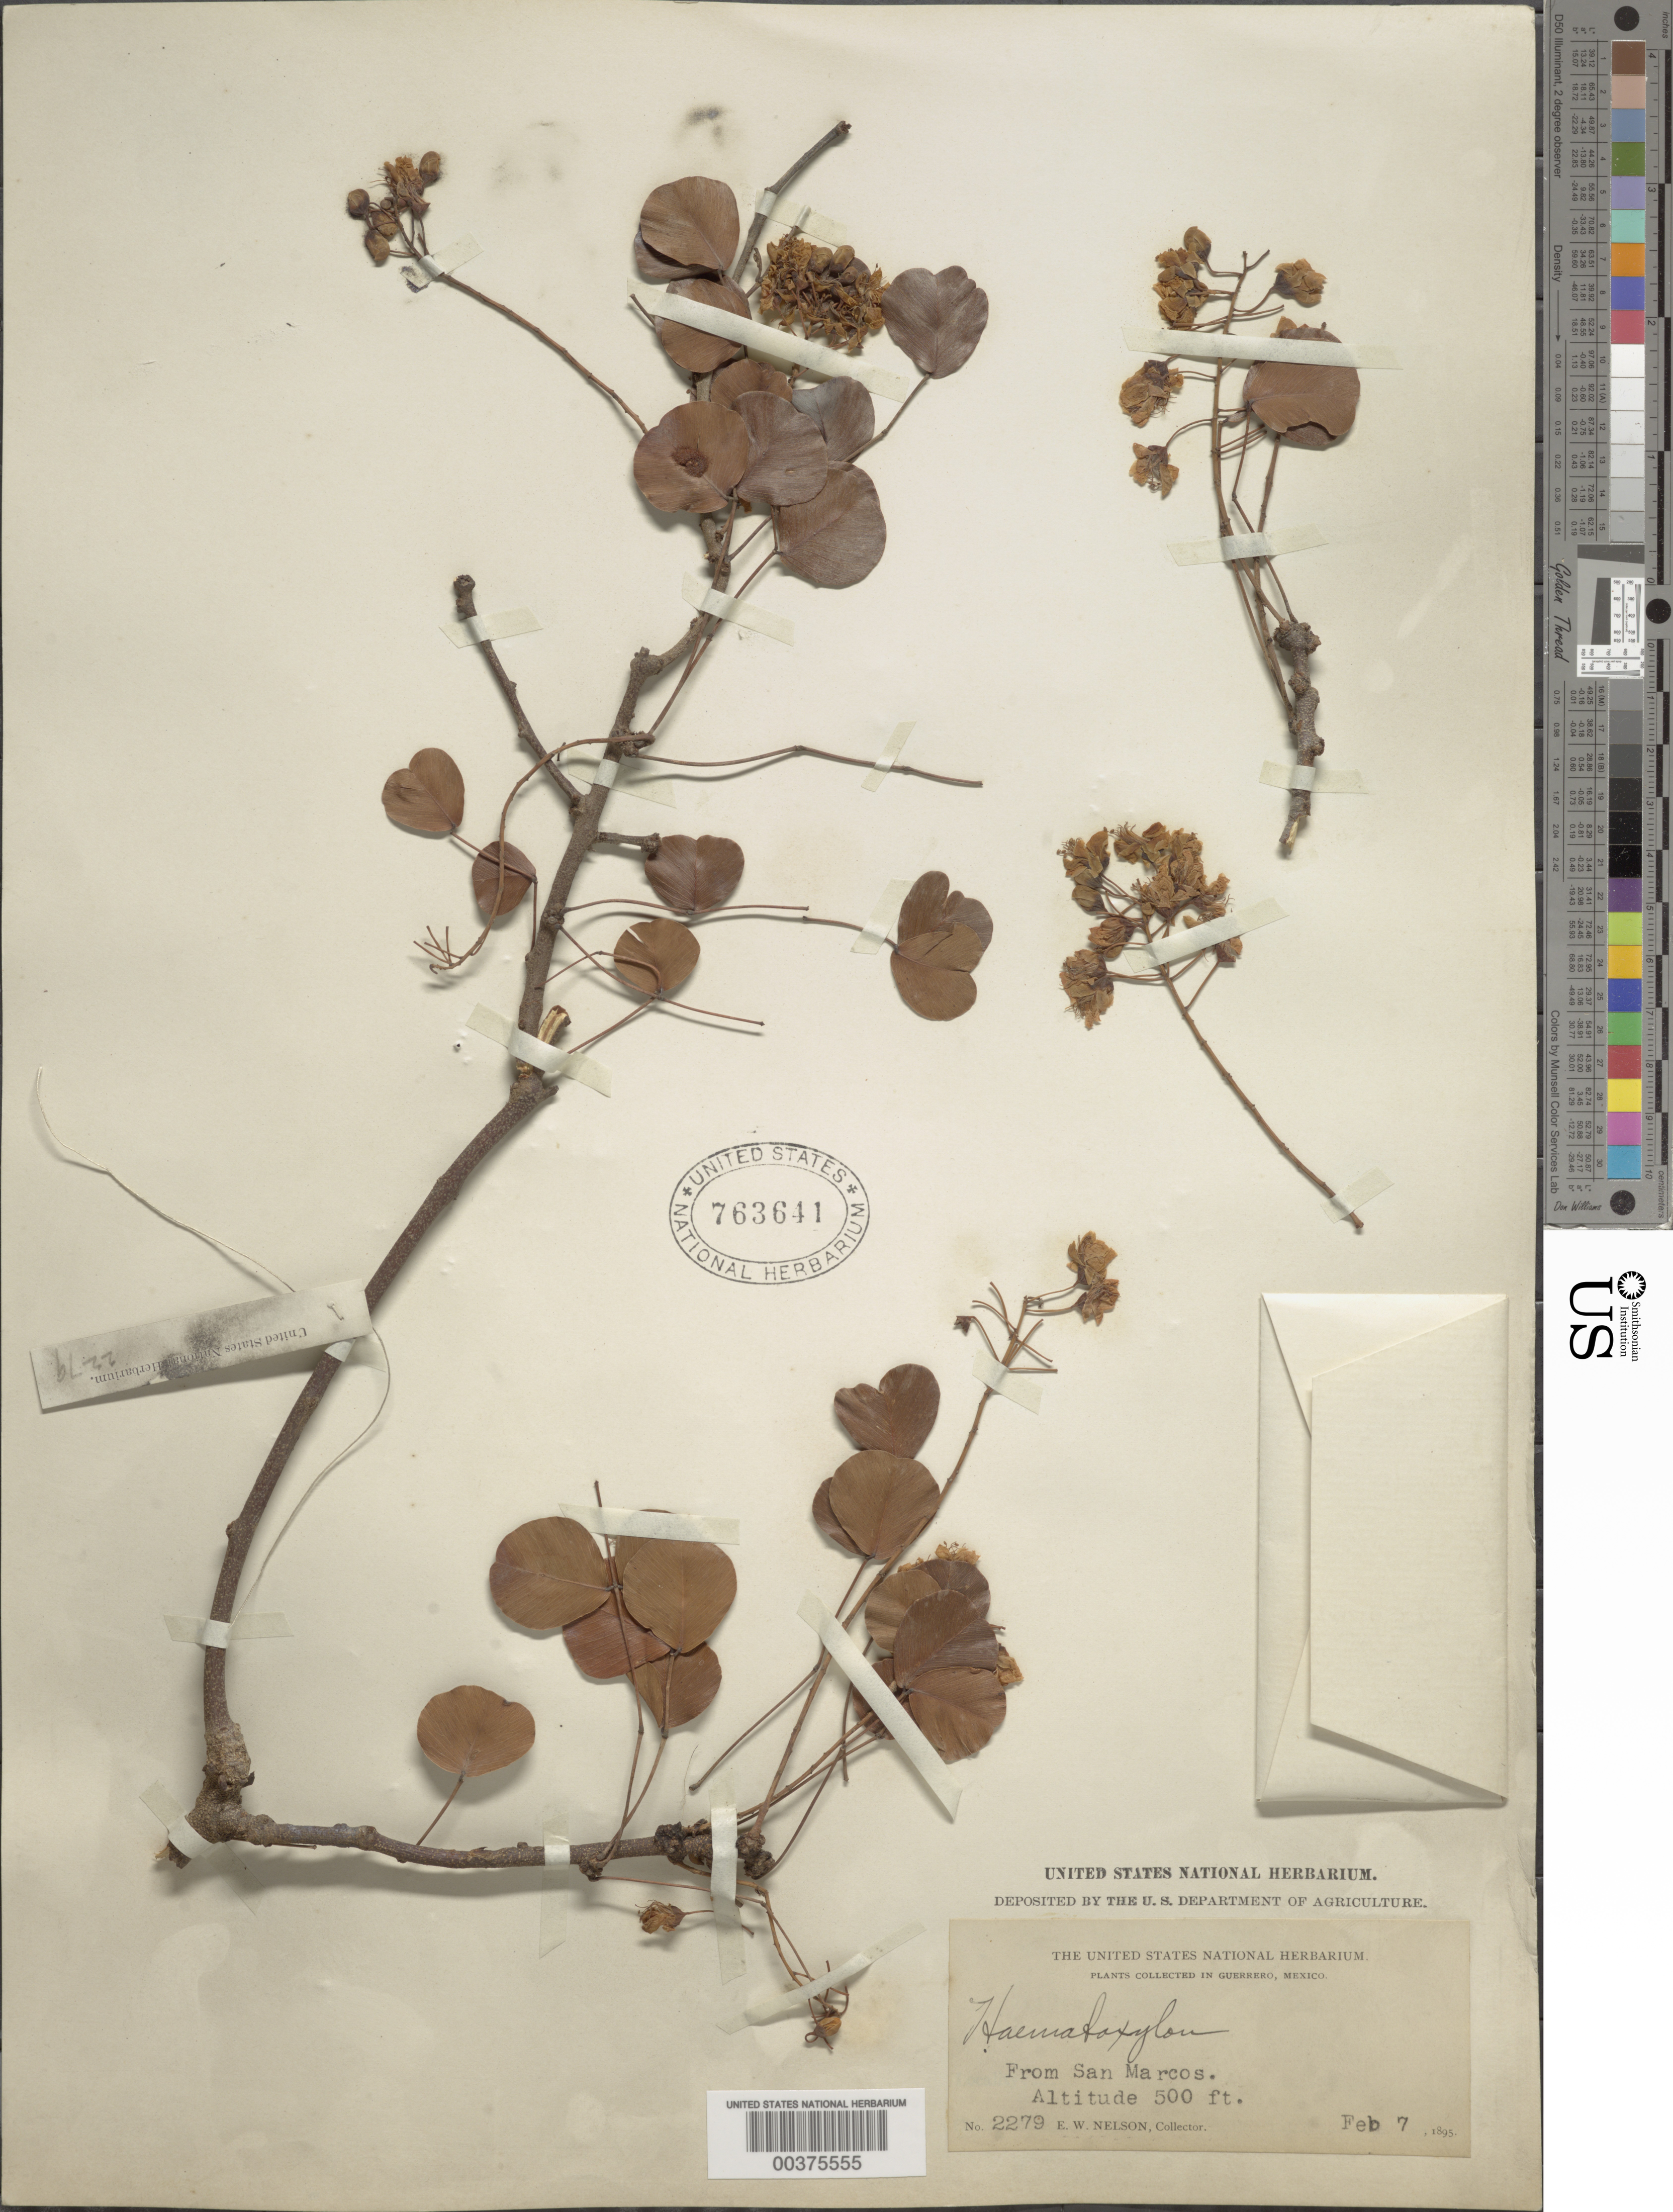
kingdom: Plantae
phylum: Tracheophyta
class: Magnoliopsida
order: Fabales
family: Fabaceae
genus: Haematoxylum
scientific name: Haematoxylum brasiletto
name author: H. Karst.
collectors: E. W. Nelson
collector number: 2279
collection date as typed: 07 Feb 1985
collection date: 1985-02-07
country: Mexico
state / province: Guerrero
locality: San Marcos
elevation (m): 152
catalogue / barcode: US 763641